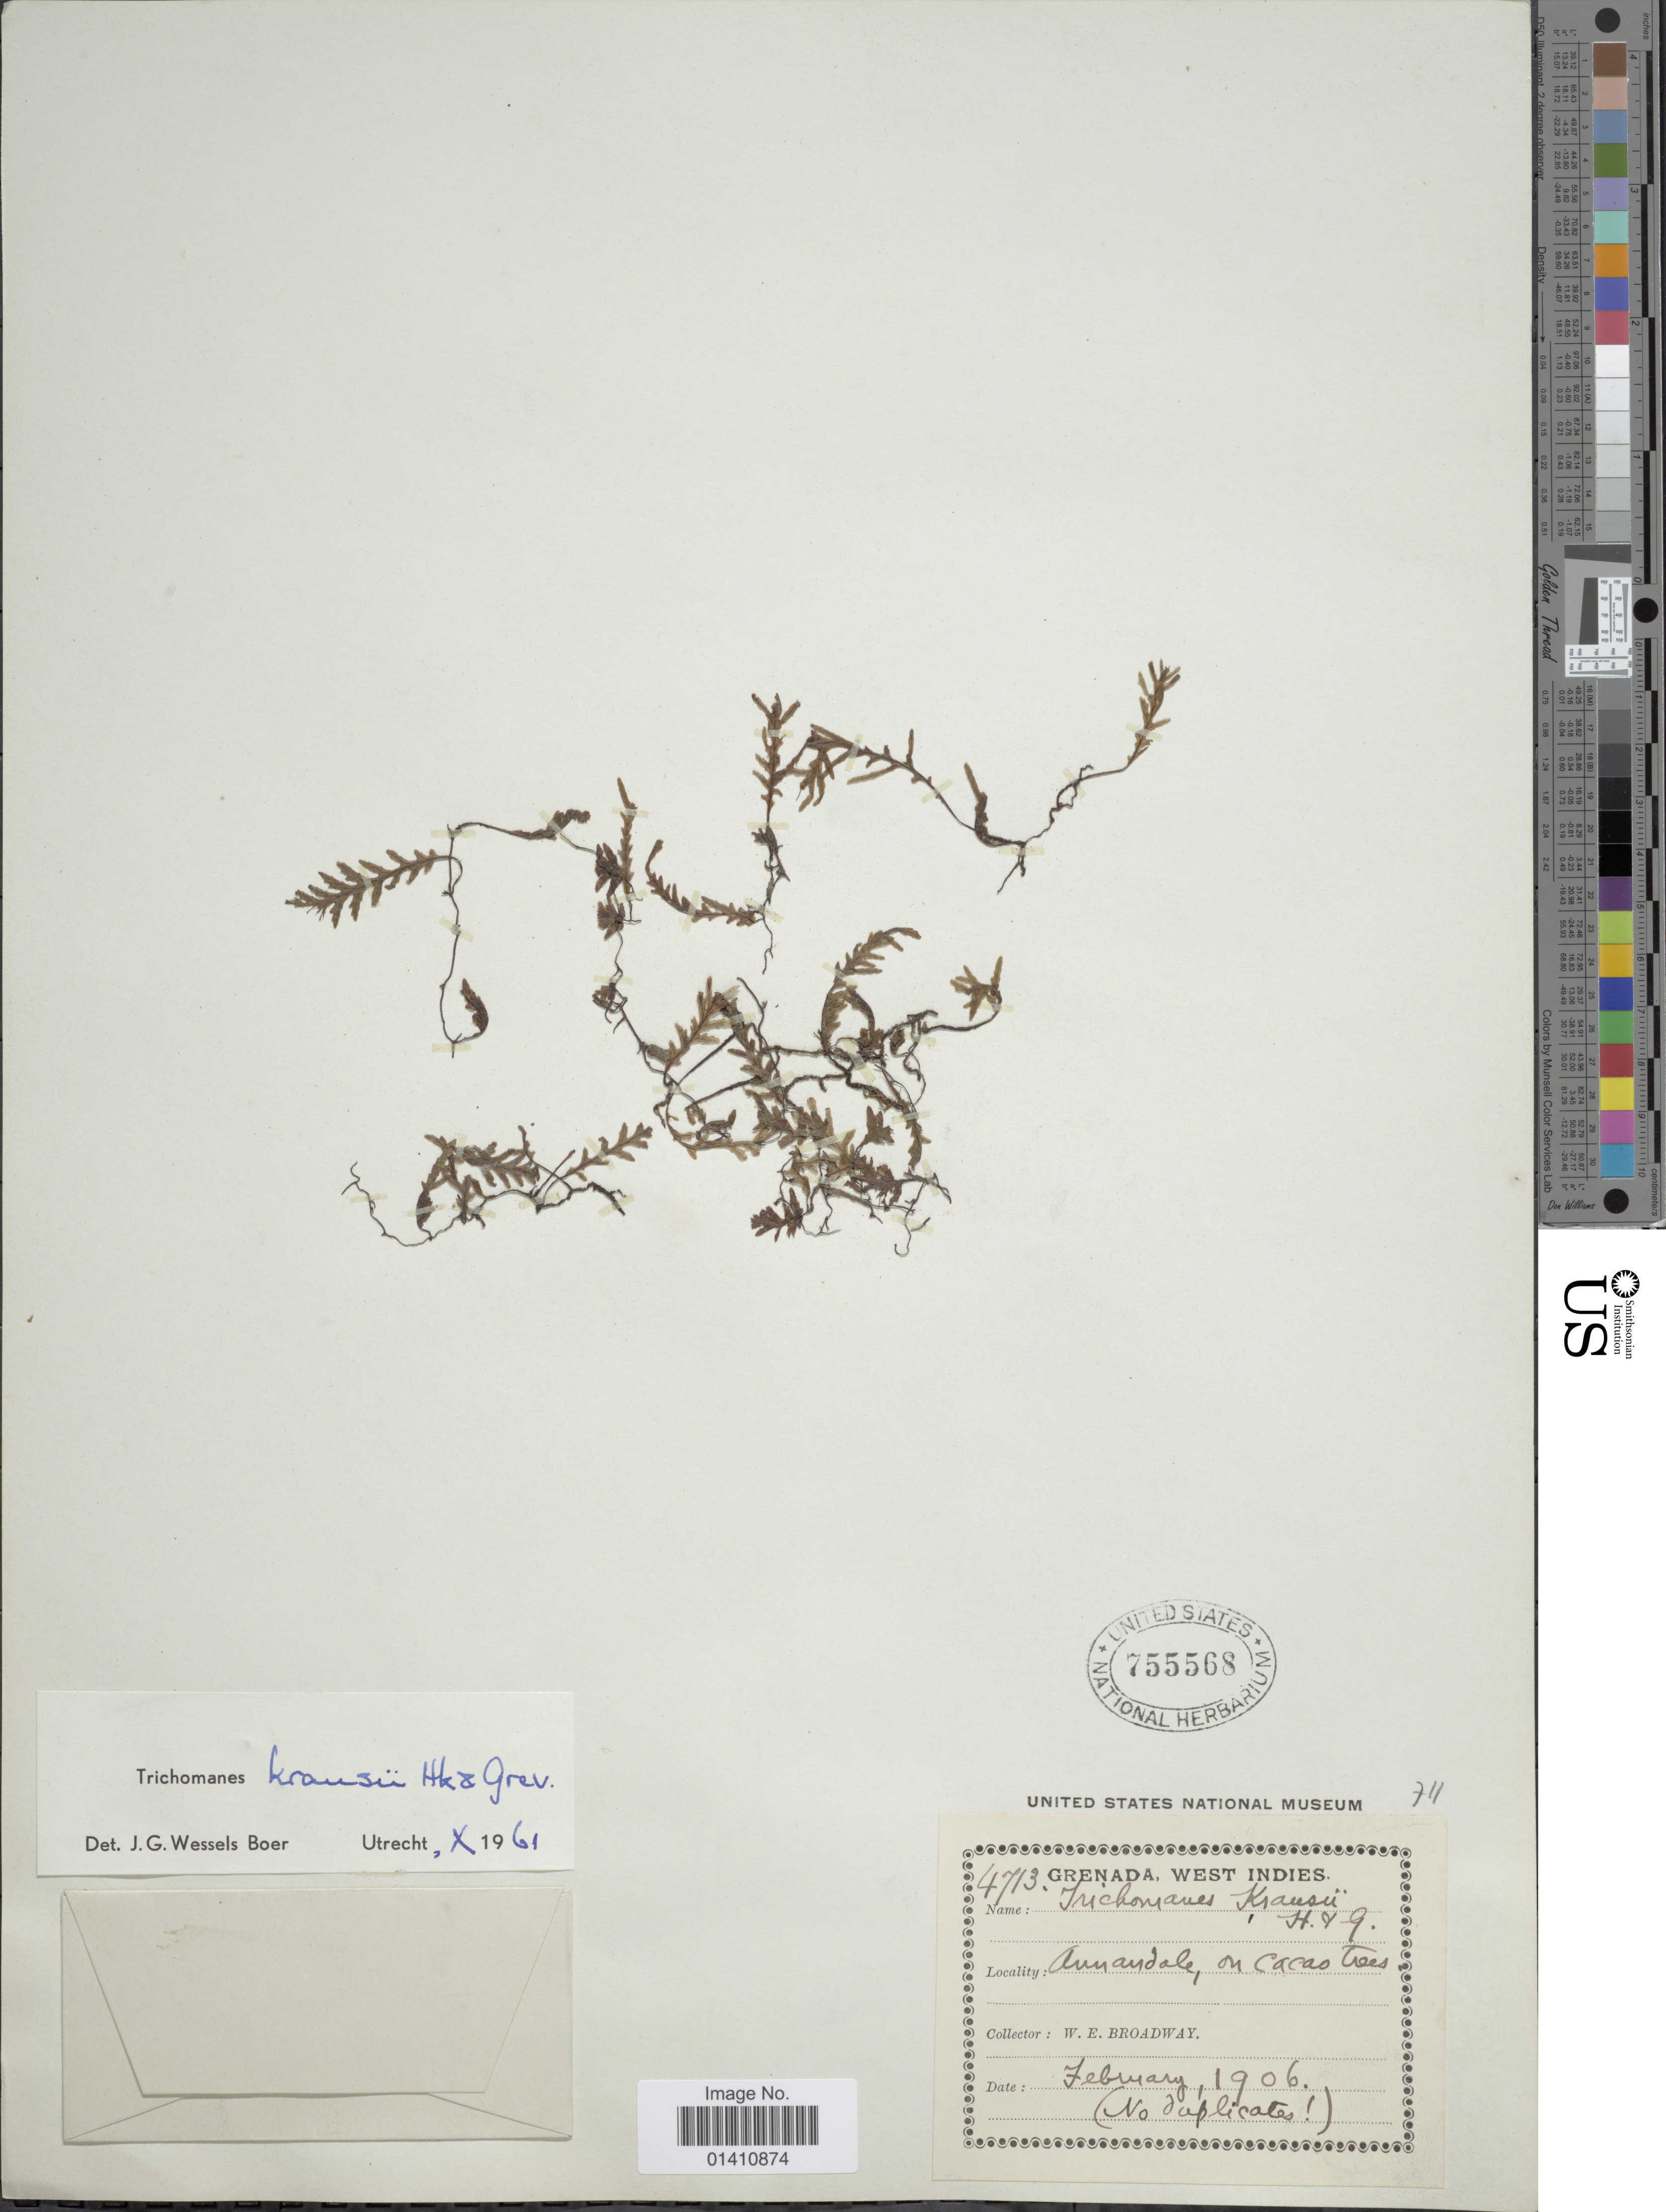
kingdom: Plantae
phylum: Tracheophyta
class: Polypodiopsida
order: Hymenophyllales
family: Hymenophyllaceae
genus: Didymoglossum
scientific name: Didymoglossum kraussii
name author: (Hook. & Grev.) C. Presl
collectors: W. E. Broadway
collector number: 4713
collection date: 1906-02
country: Grenada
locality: Amandale, on cacoa trees, West Indies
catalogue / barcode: US 755568